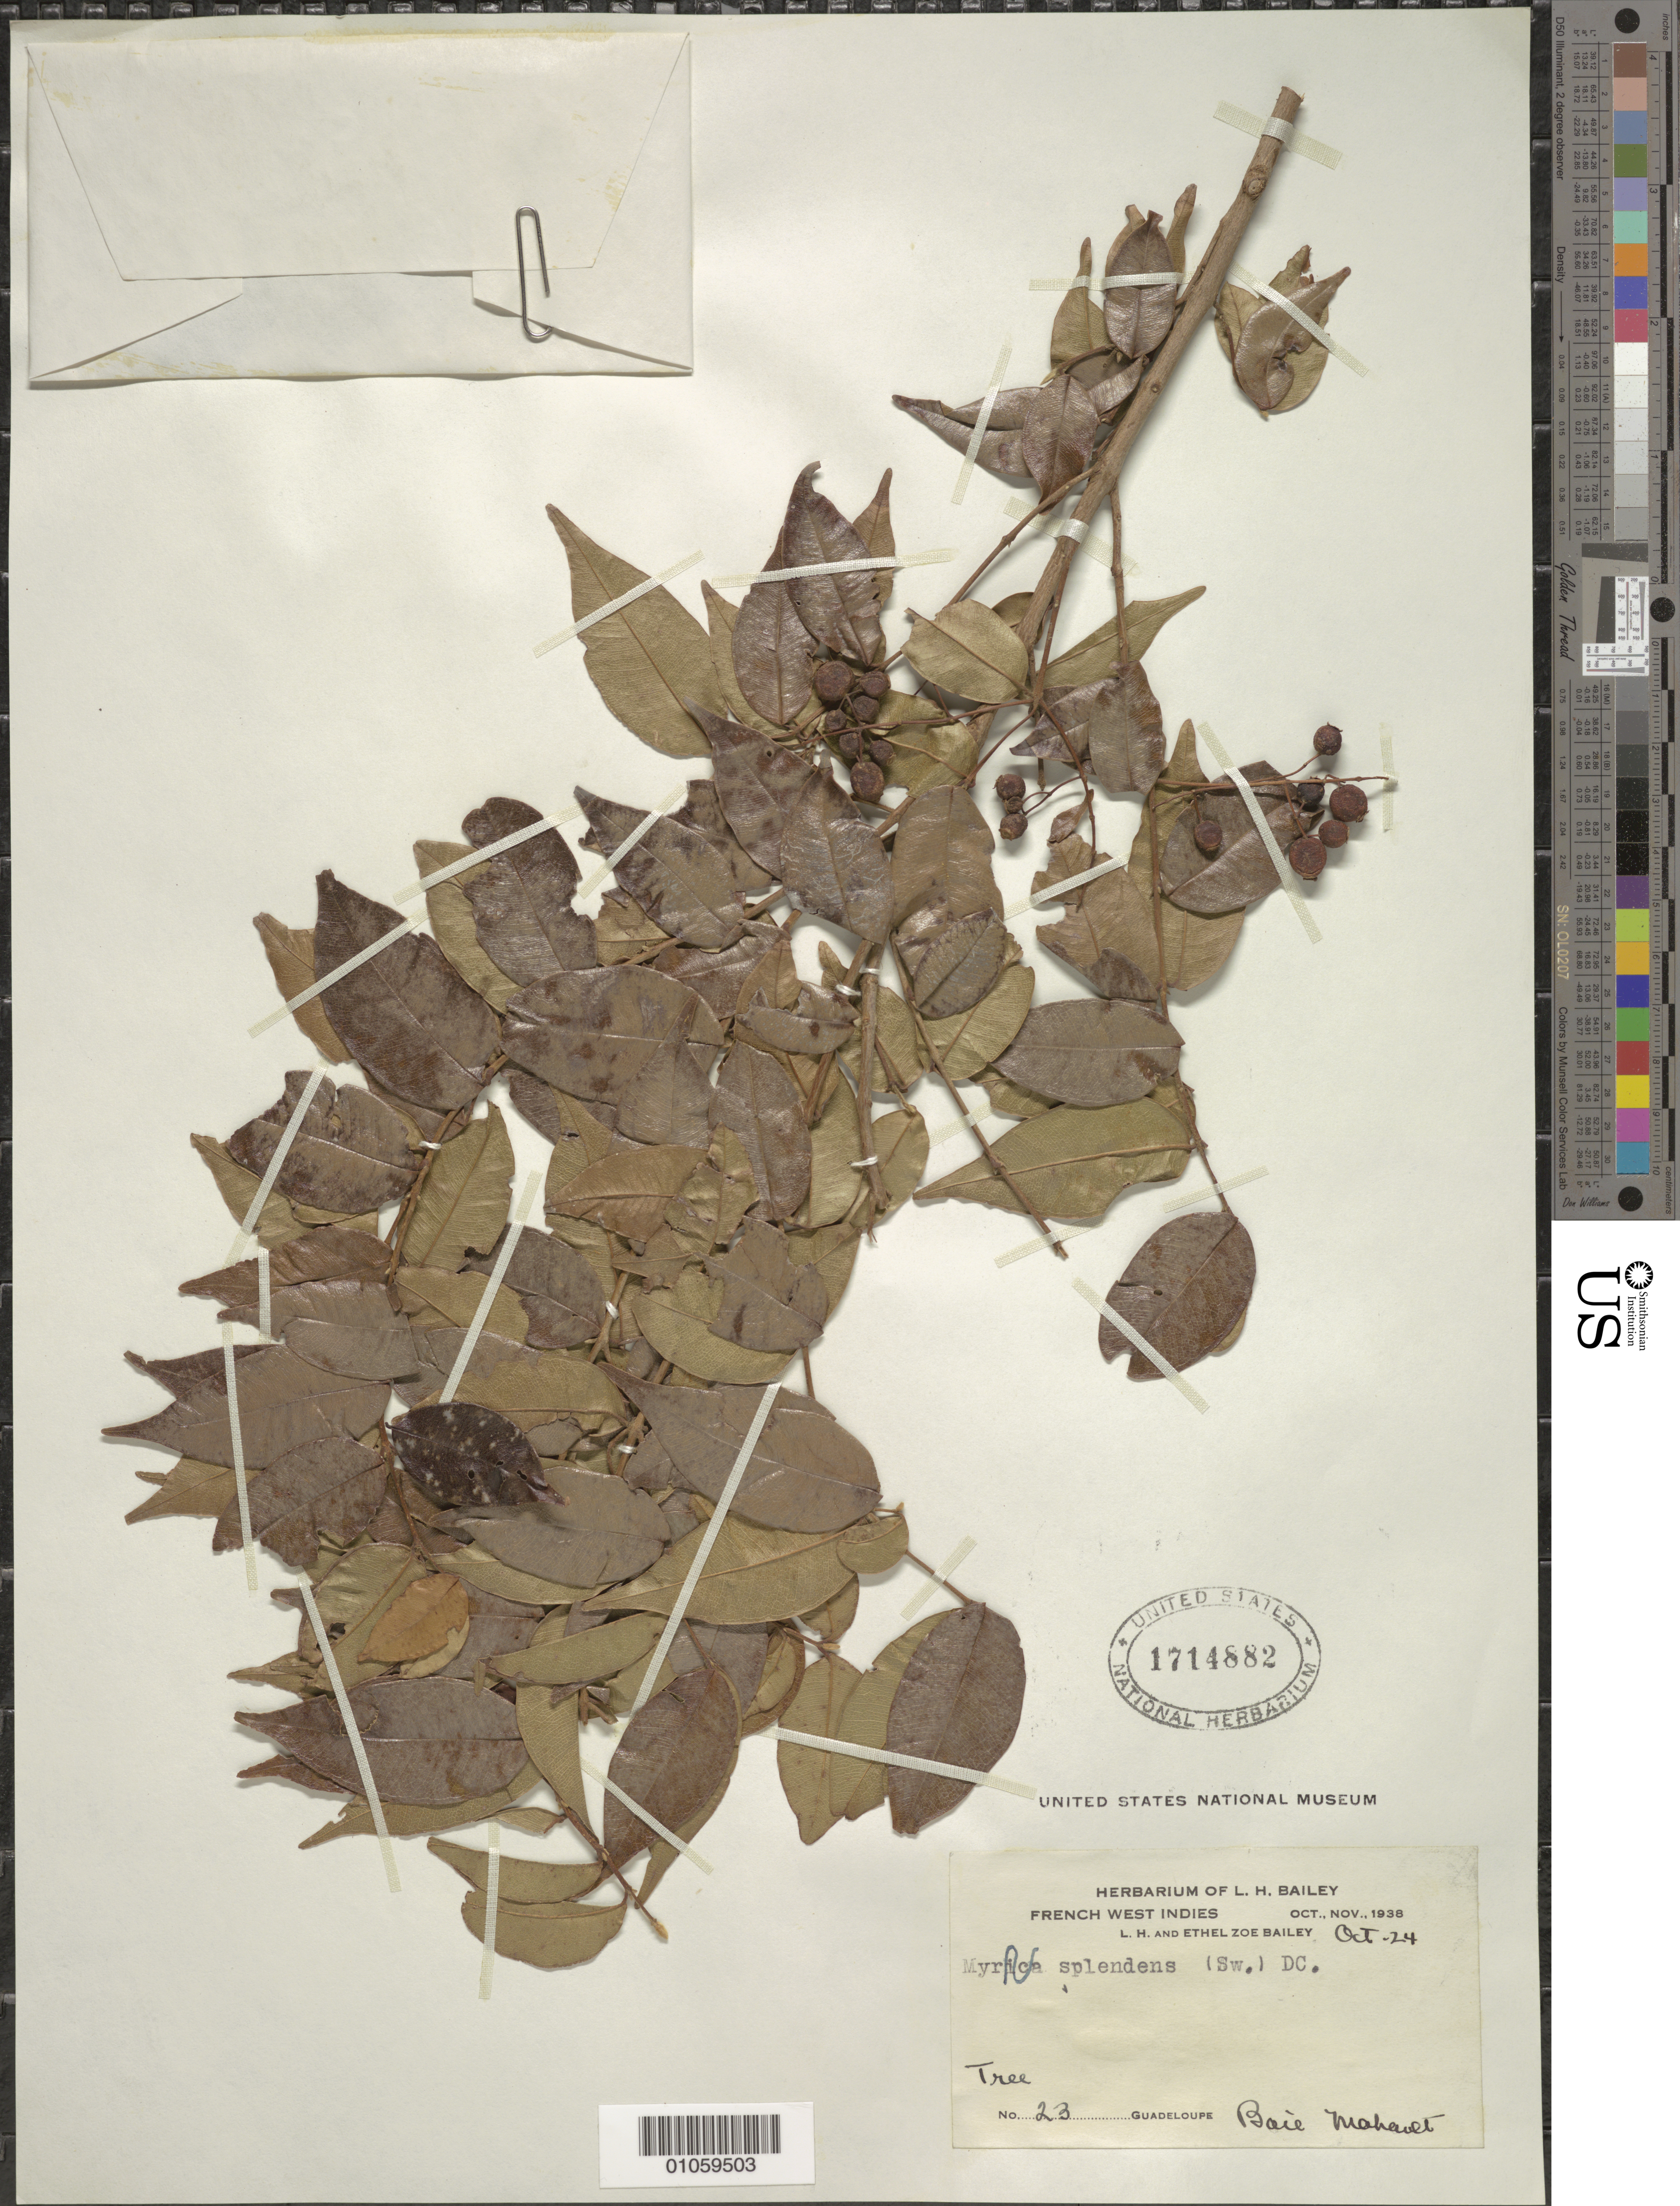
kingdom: Plantae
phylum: Tracheophyta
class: Magnoliopsida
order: Myrtales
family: Myrtaceae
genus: Myrcia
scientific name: Myrcia splendens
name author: (Sw.) DC.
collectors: L. H. Bailey & E. Z. Bailey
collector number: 23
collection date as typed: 24 Oct 1938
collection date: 1938-10-24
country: Guadeloupe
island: Basse Terre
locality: Baie Mahavet(sp.?)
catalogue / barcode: US 1714882